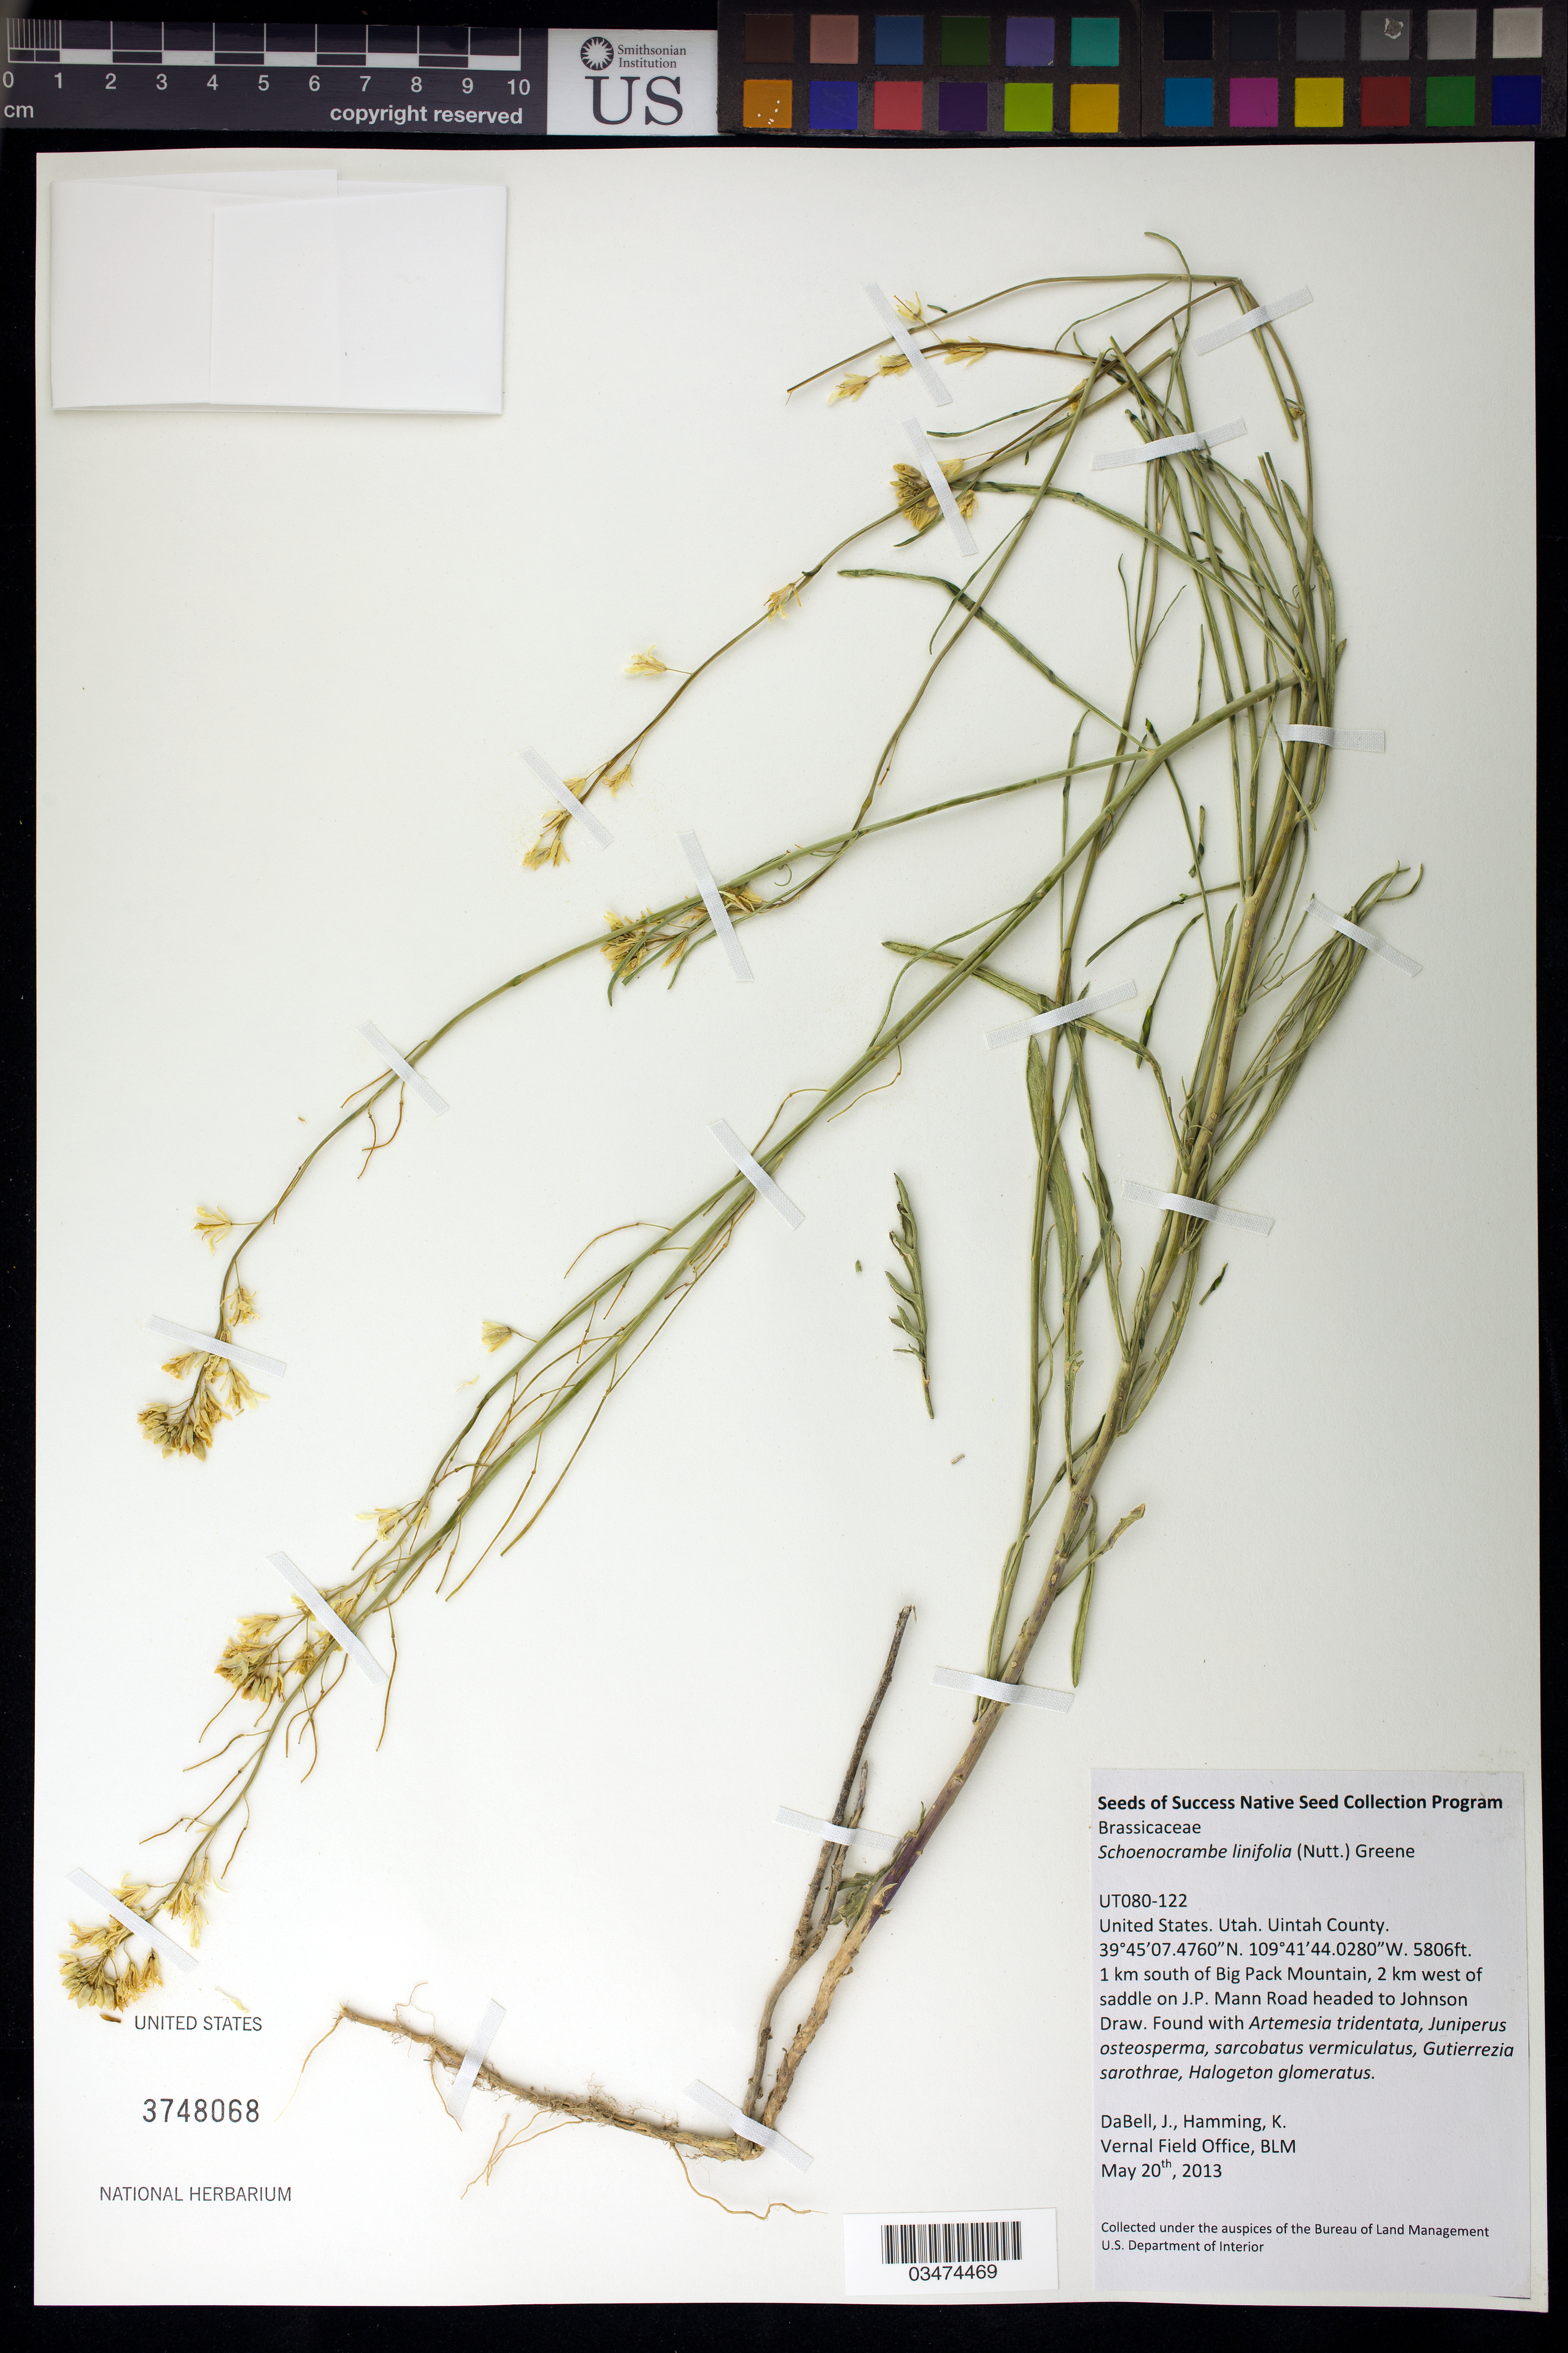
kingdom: Plantae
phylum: Tracheophyta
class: Magnoliopsida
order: Brassicales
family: Brassicaceae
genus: Schoenocrambe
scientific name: Schoenocrambe linifolia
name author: (Nutt.) Greene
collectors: J. DaBell & K. Hamming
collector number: UT080-122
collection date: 2013-05-20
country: United States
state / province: Utah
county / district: Uintah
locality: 1 km S of Big Pack Mountain, 2 km W of saddle on J.P. Mann Rd headed of Johnson Draw.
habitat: With Artemisia tridentata, Juniperus osteosperma, ect.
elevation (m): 1770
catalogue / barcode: US 3748068